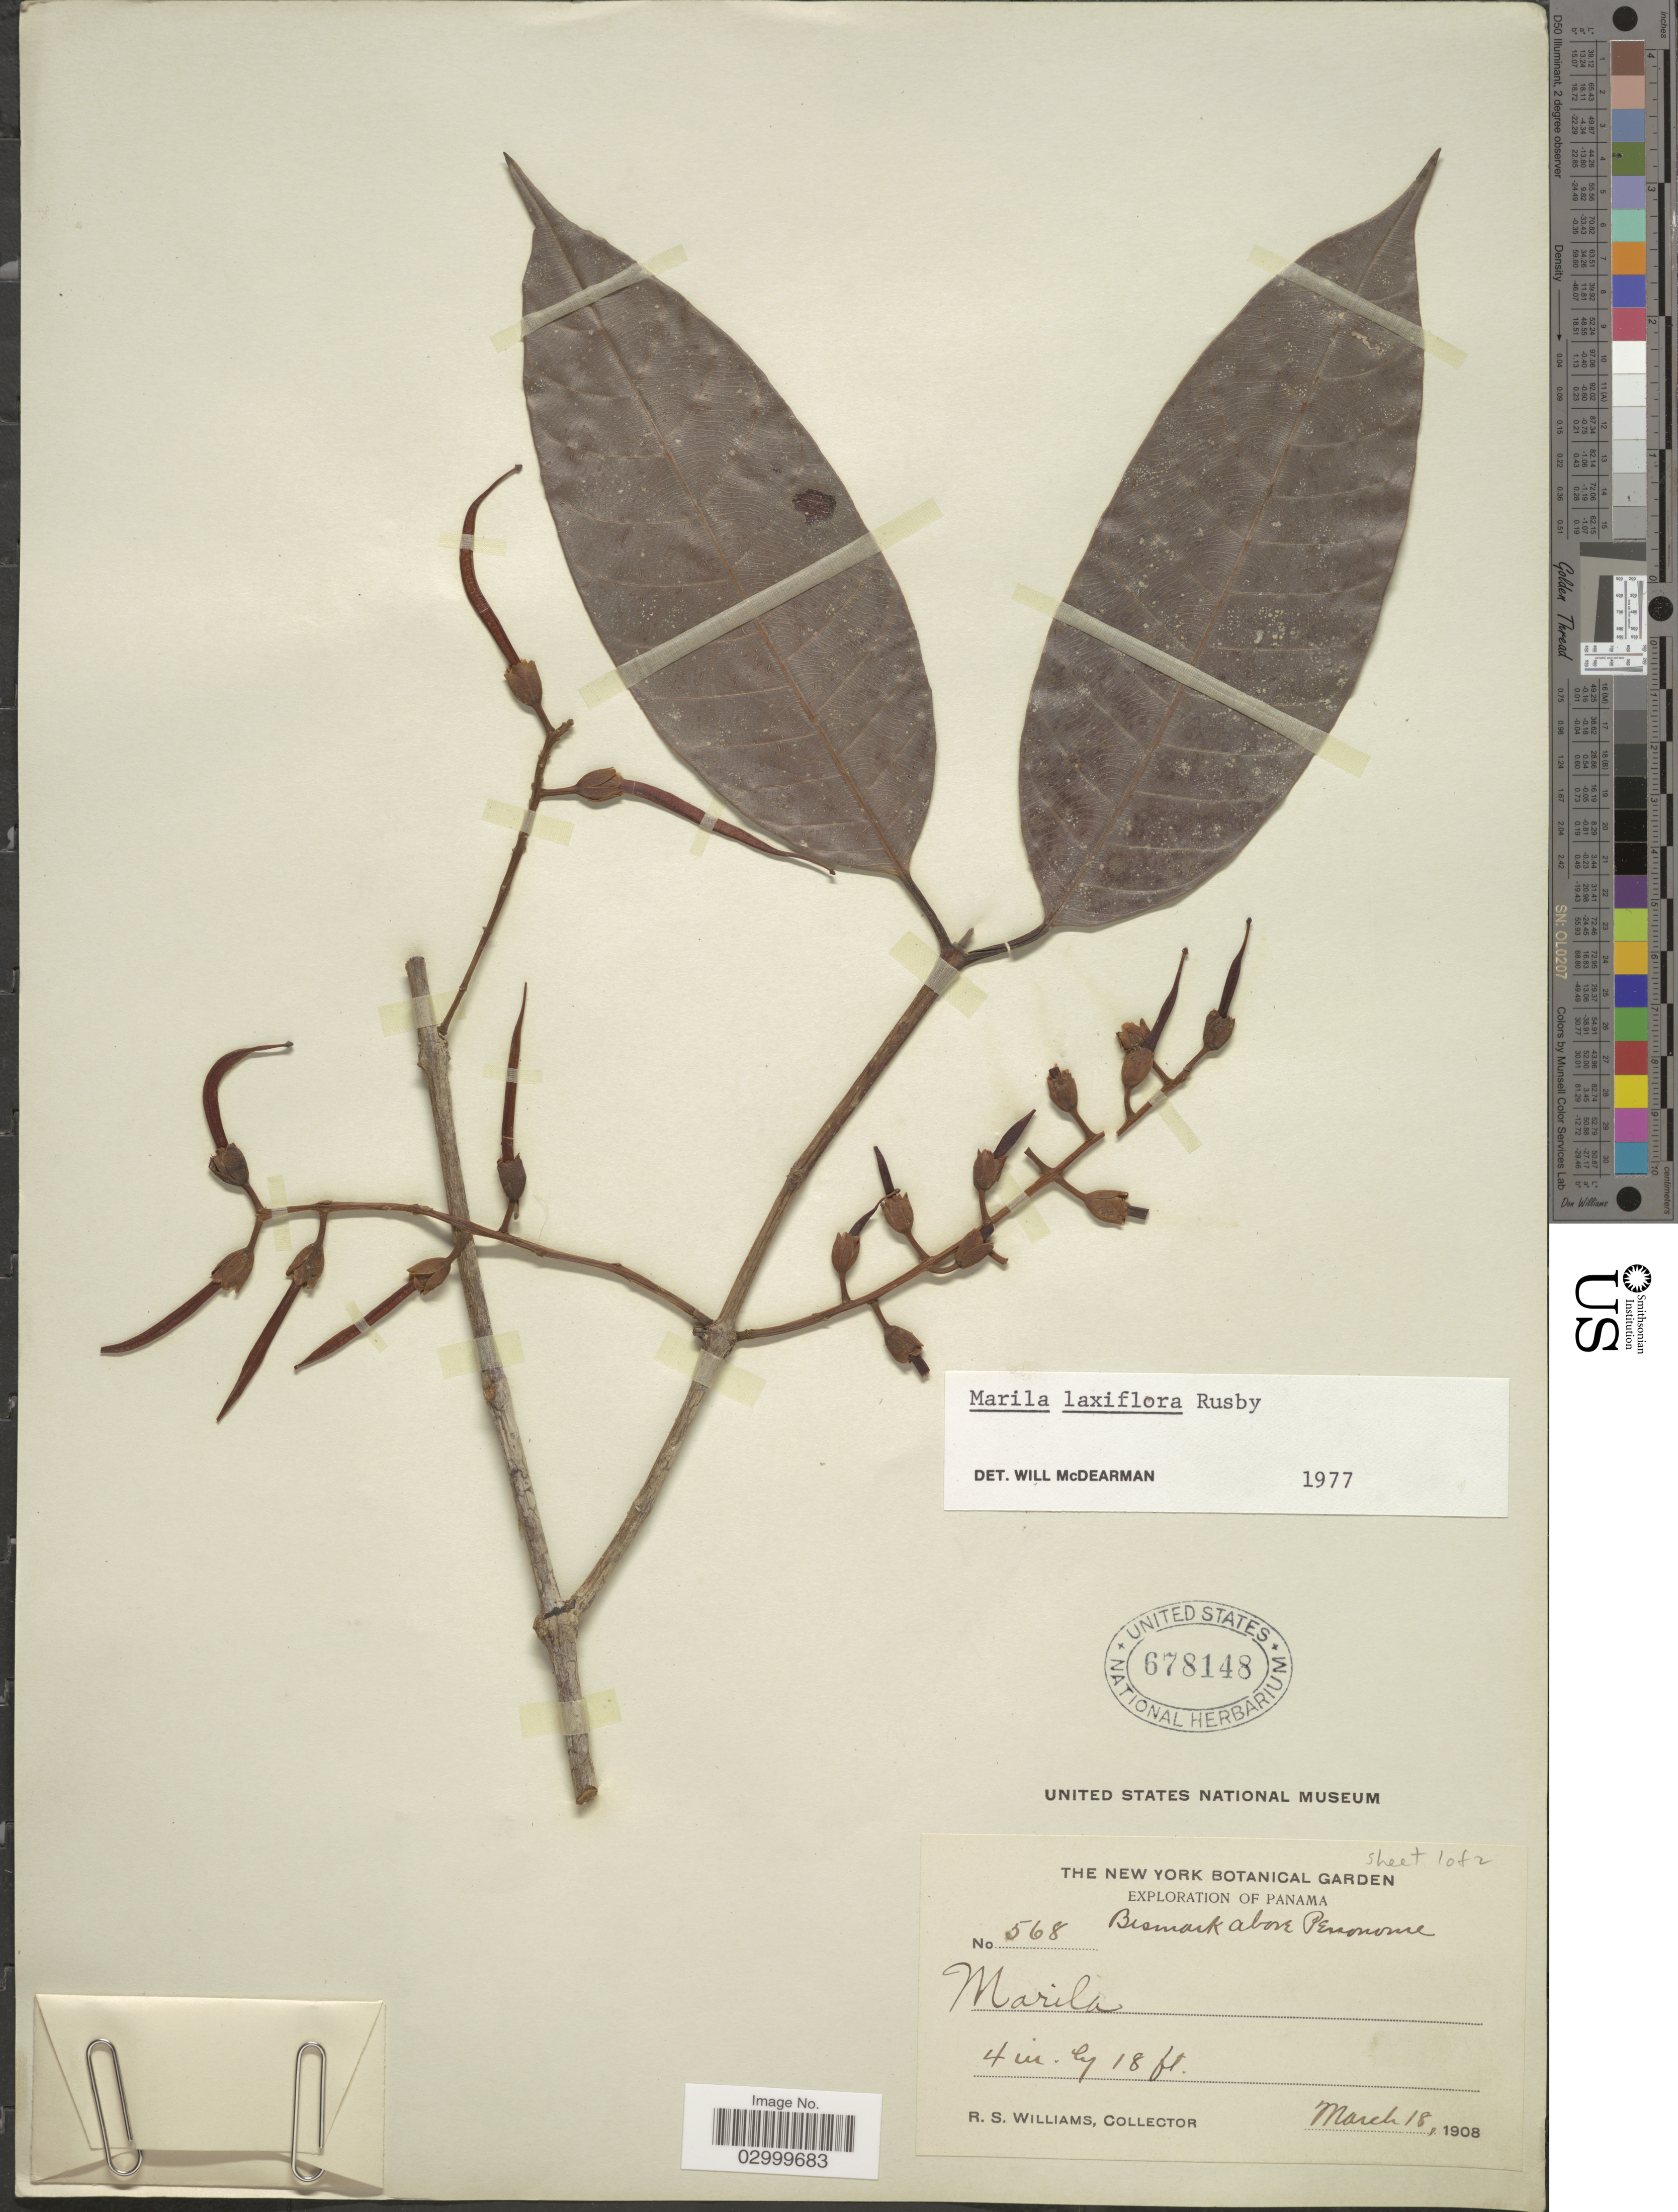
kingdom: Plantae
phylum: Tracheophyta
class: Magnoliopsida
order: Malpighiales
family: Calophyllaceae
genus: Marila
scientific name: Marila laxiflora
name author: Rusby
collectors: R. S. Williams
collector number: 568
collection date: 1908-03-18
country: Panama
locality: Bismark above Penonome.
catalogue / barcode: US 678148